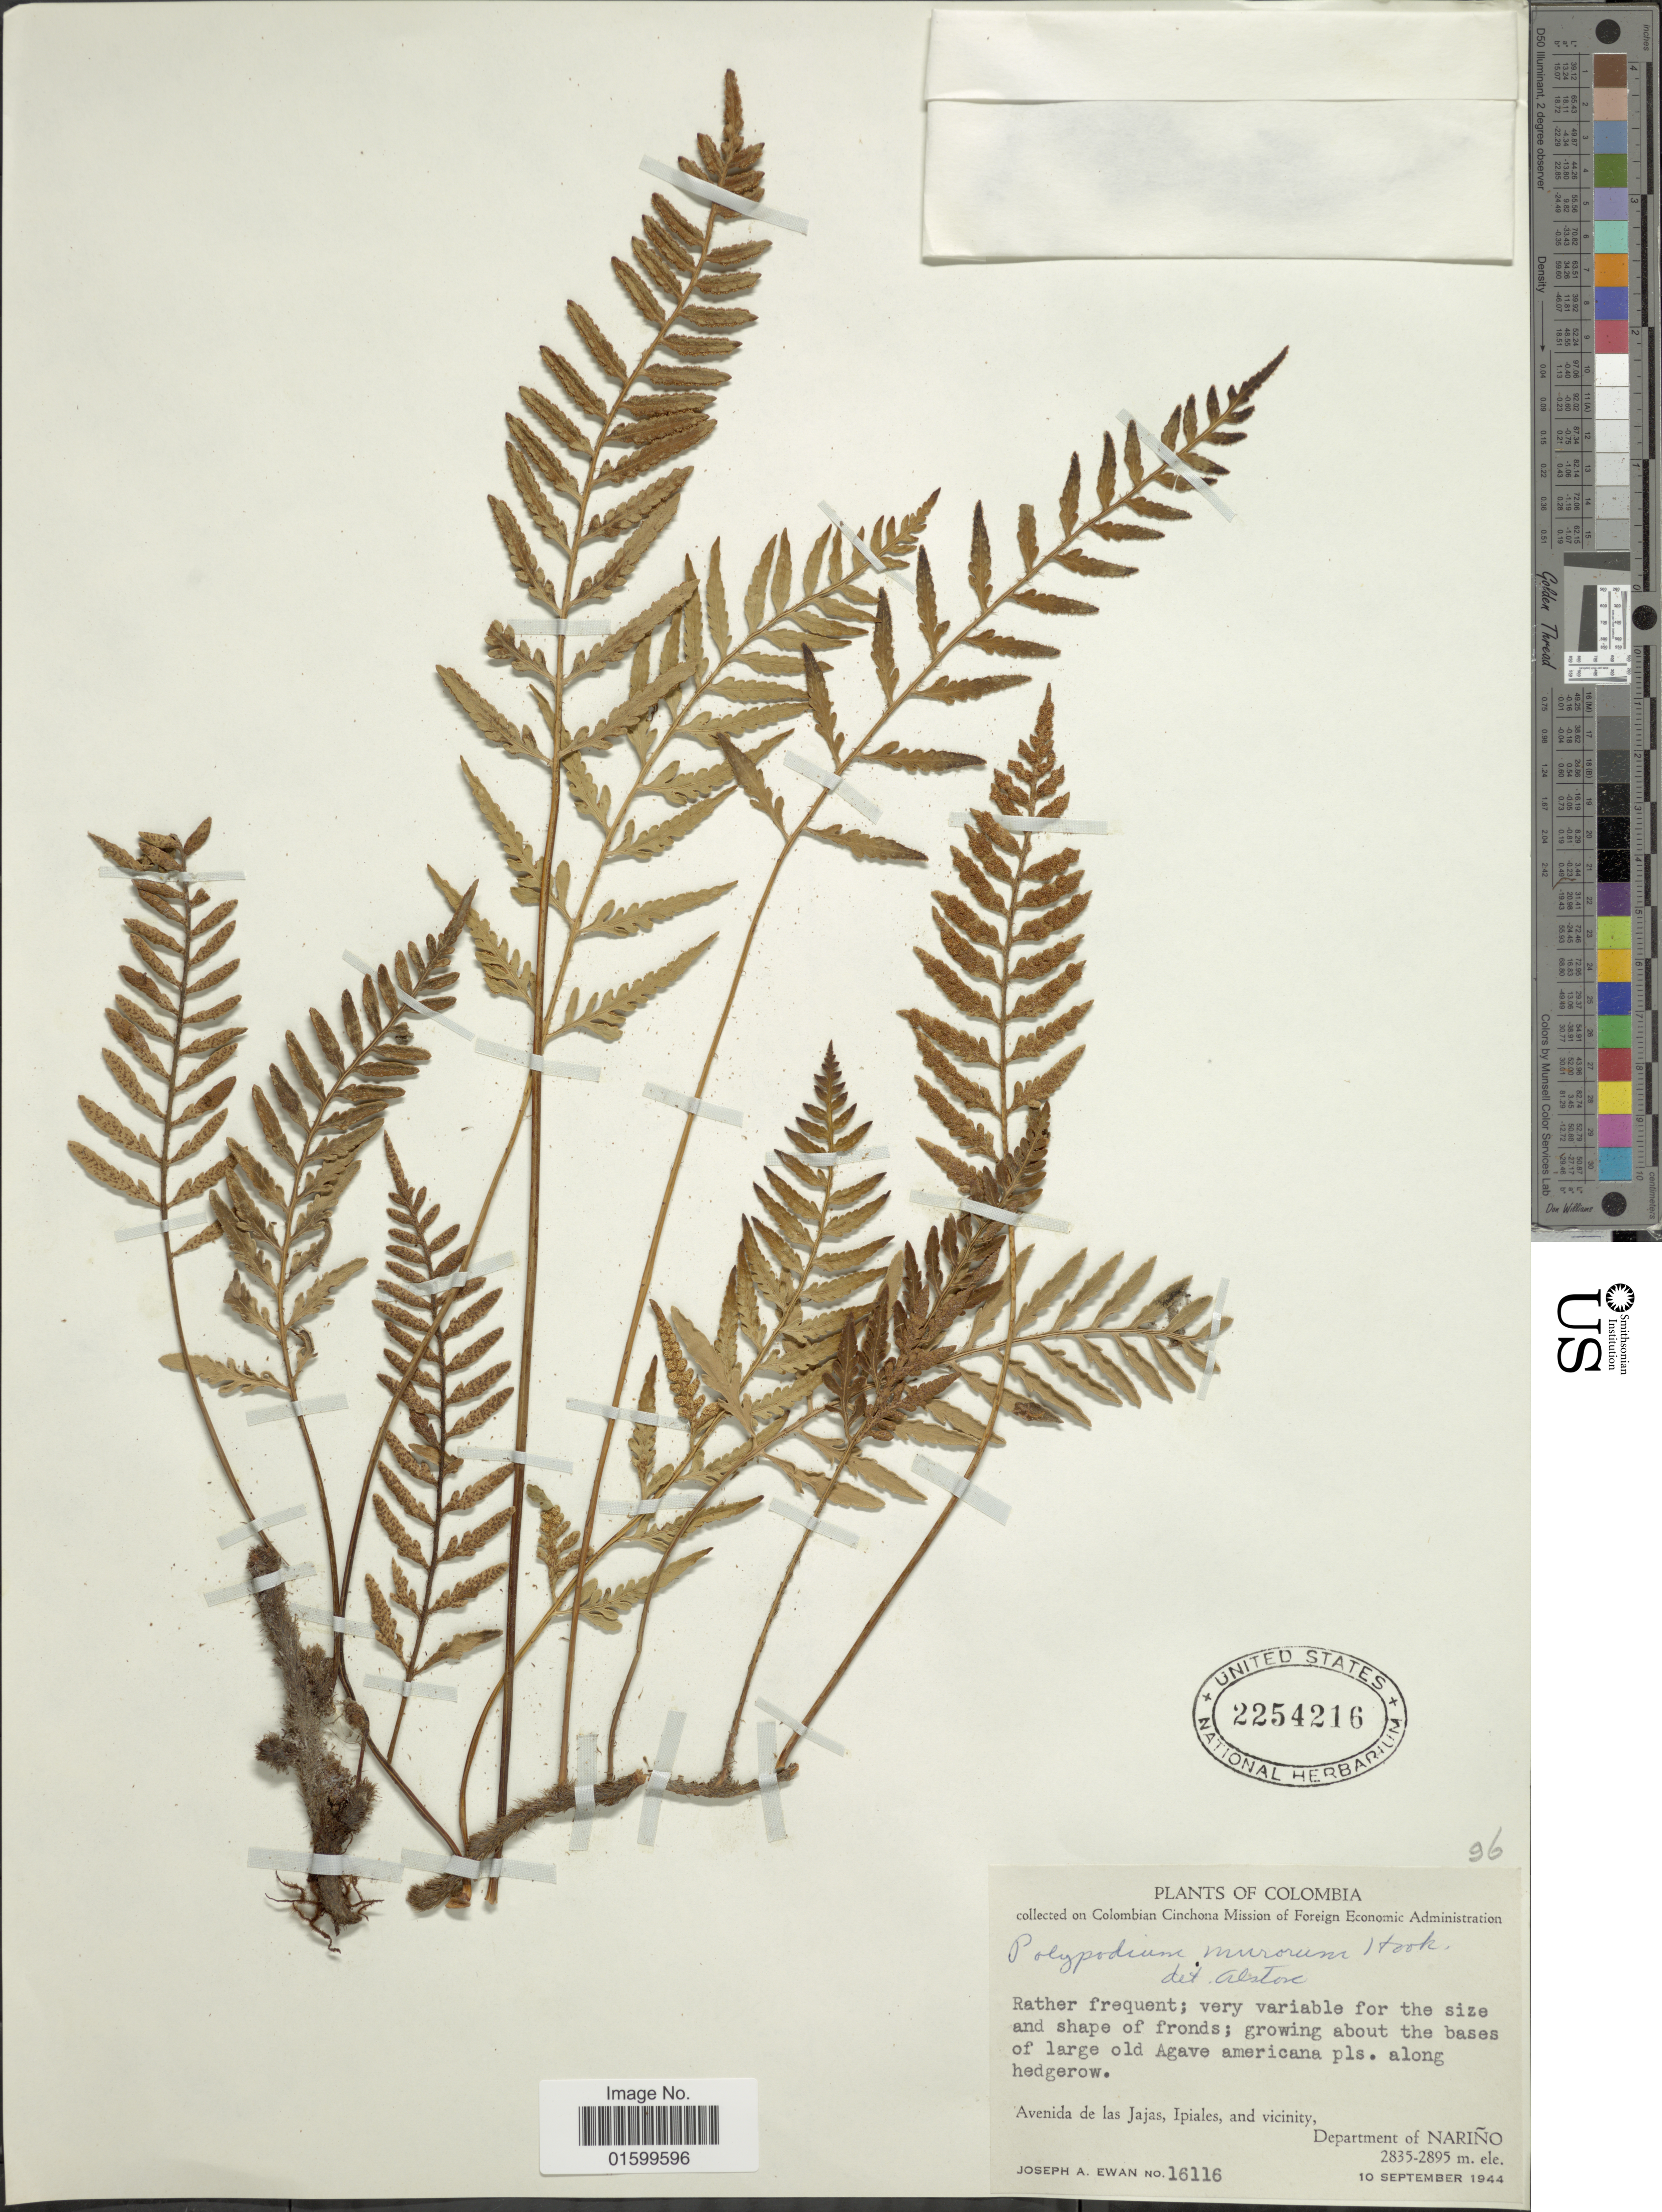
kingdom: Plantae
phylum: Tracheophyta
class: Polypodiopsida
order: Polypodiales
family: Polypodiaceae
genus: Pleopeltis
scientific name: Pleopeltis murorum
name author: (Hook.) A.R. Sm. & Tejero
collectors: J. A. Ewan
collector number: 16116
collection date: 1944-09-10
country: Colombia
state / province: Nariño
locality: Avenida de las Jajas, Ipiales, and vicinity, Department of Narino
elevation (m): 2835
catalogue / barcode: US 2254216